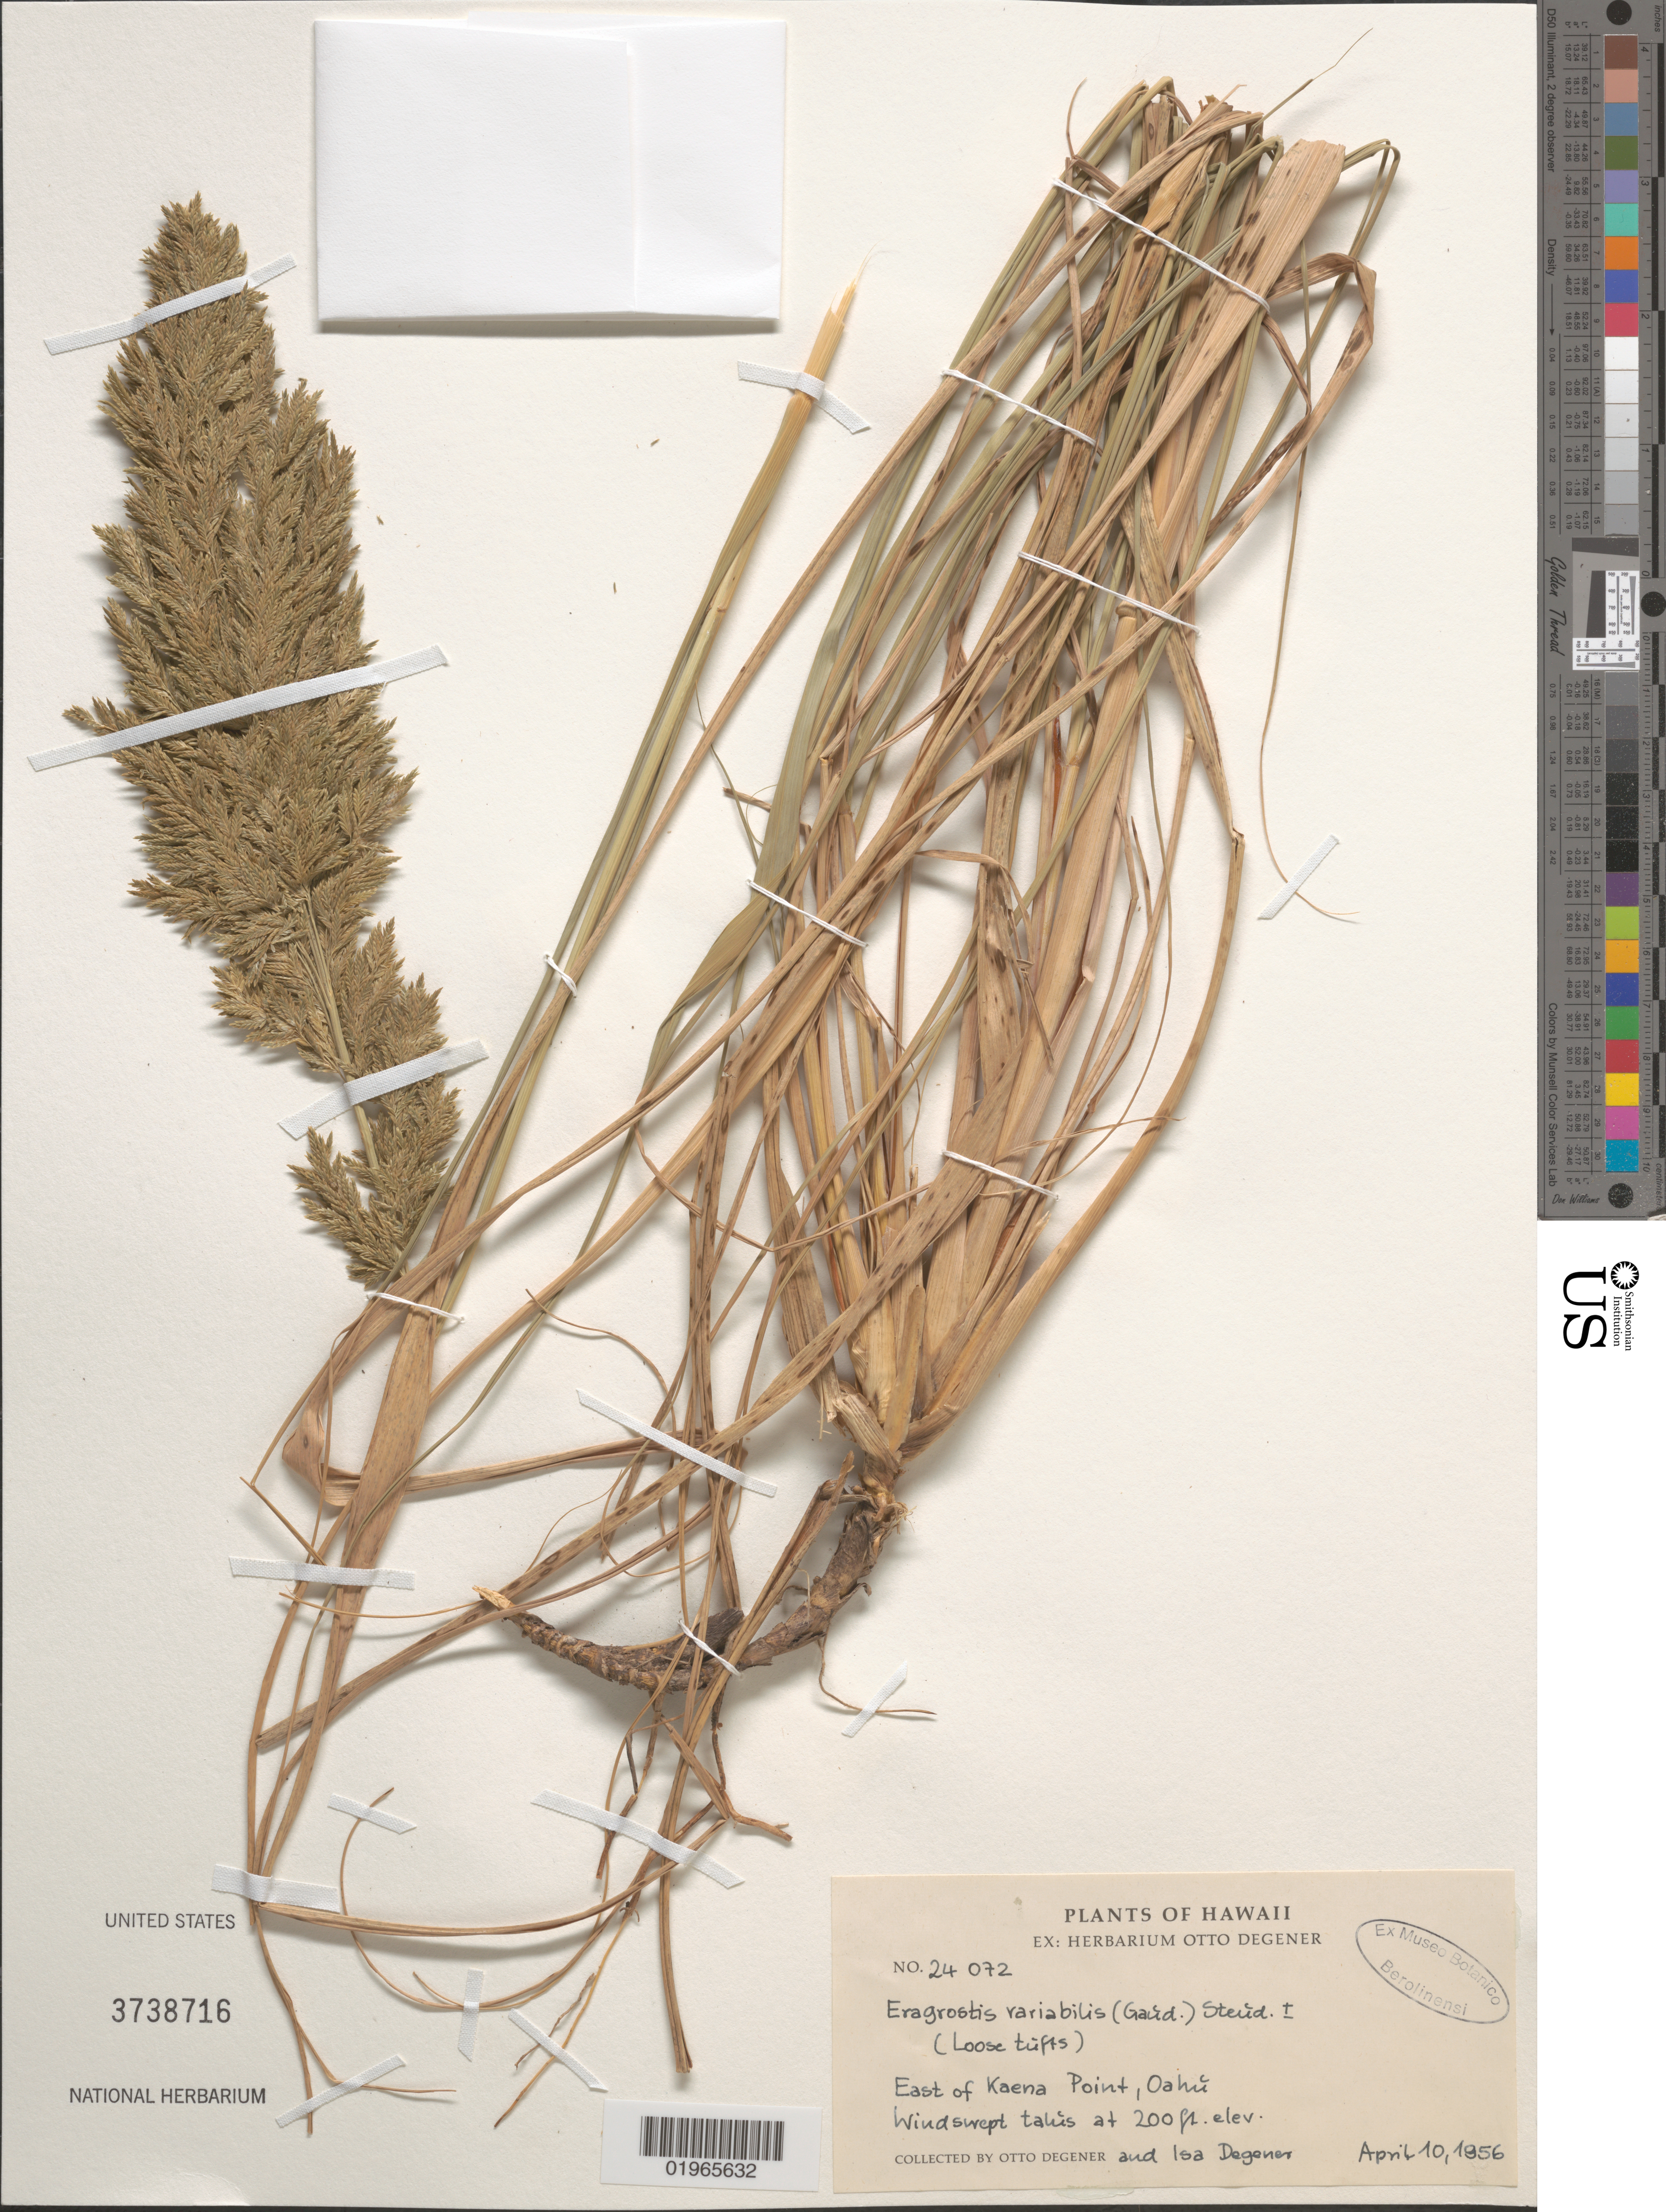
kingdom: Plantae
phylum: Tracheophyta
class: Liliopsida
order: Poales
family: Poaceae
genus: Eragrostis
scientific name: Eragrostis sp.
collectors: O. Degener & I. Degener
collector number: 24797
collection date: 1957-03-19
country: United States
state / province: Hawaii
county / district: Honolulu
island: Oahu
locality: Pohakea Pass, on partly shaded ledges at top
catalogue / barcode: US 3738717